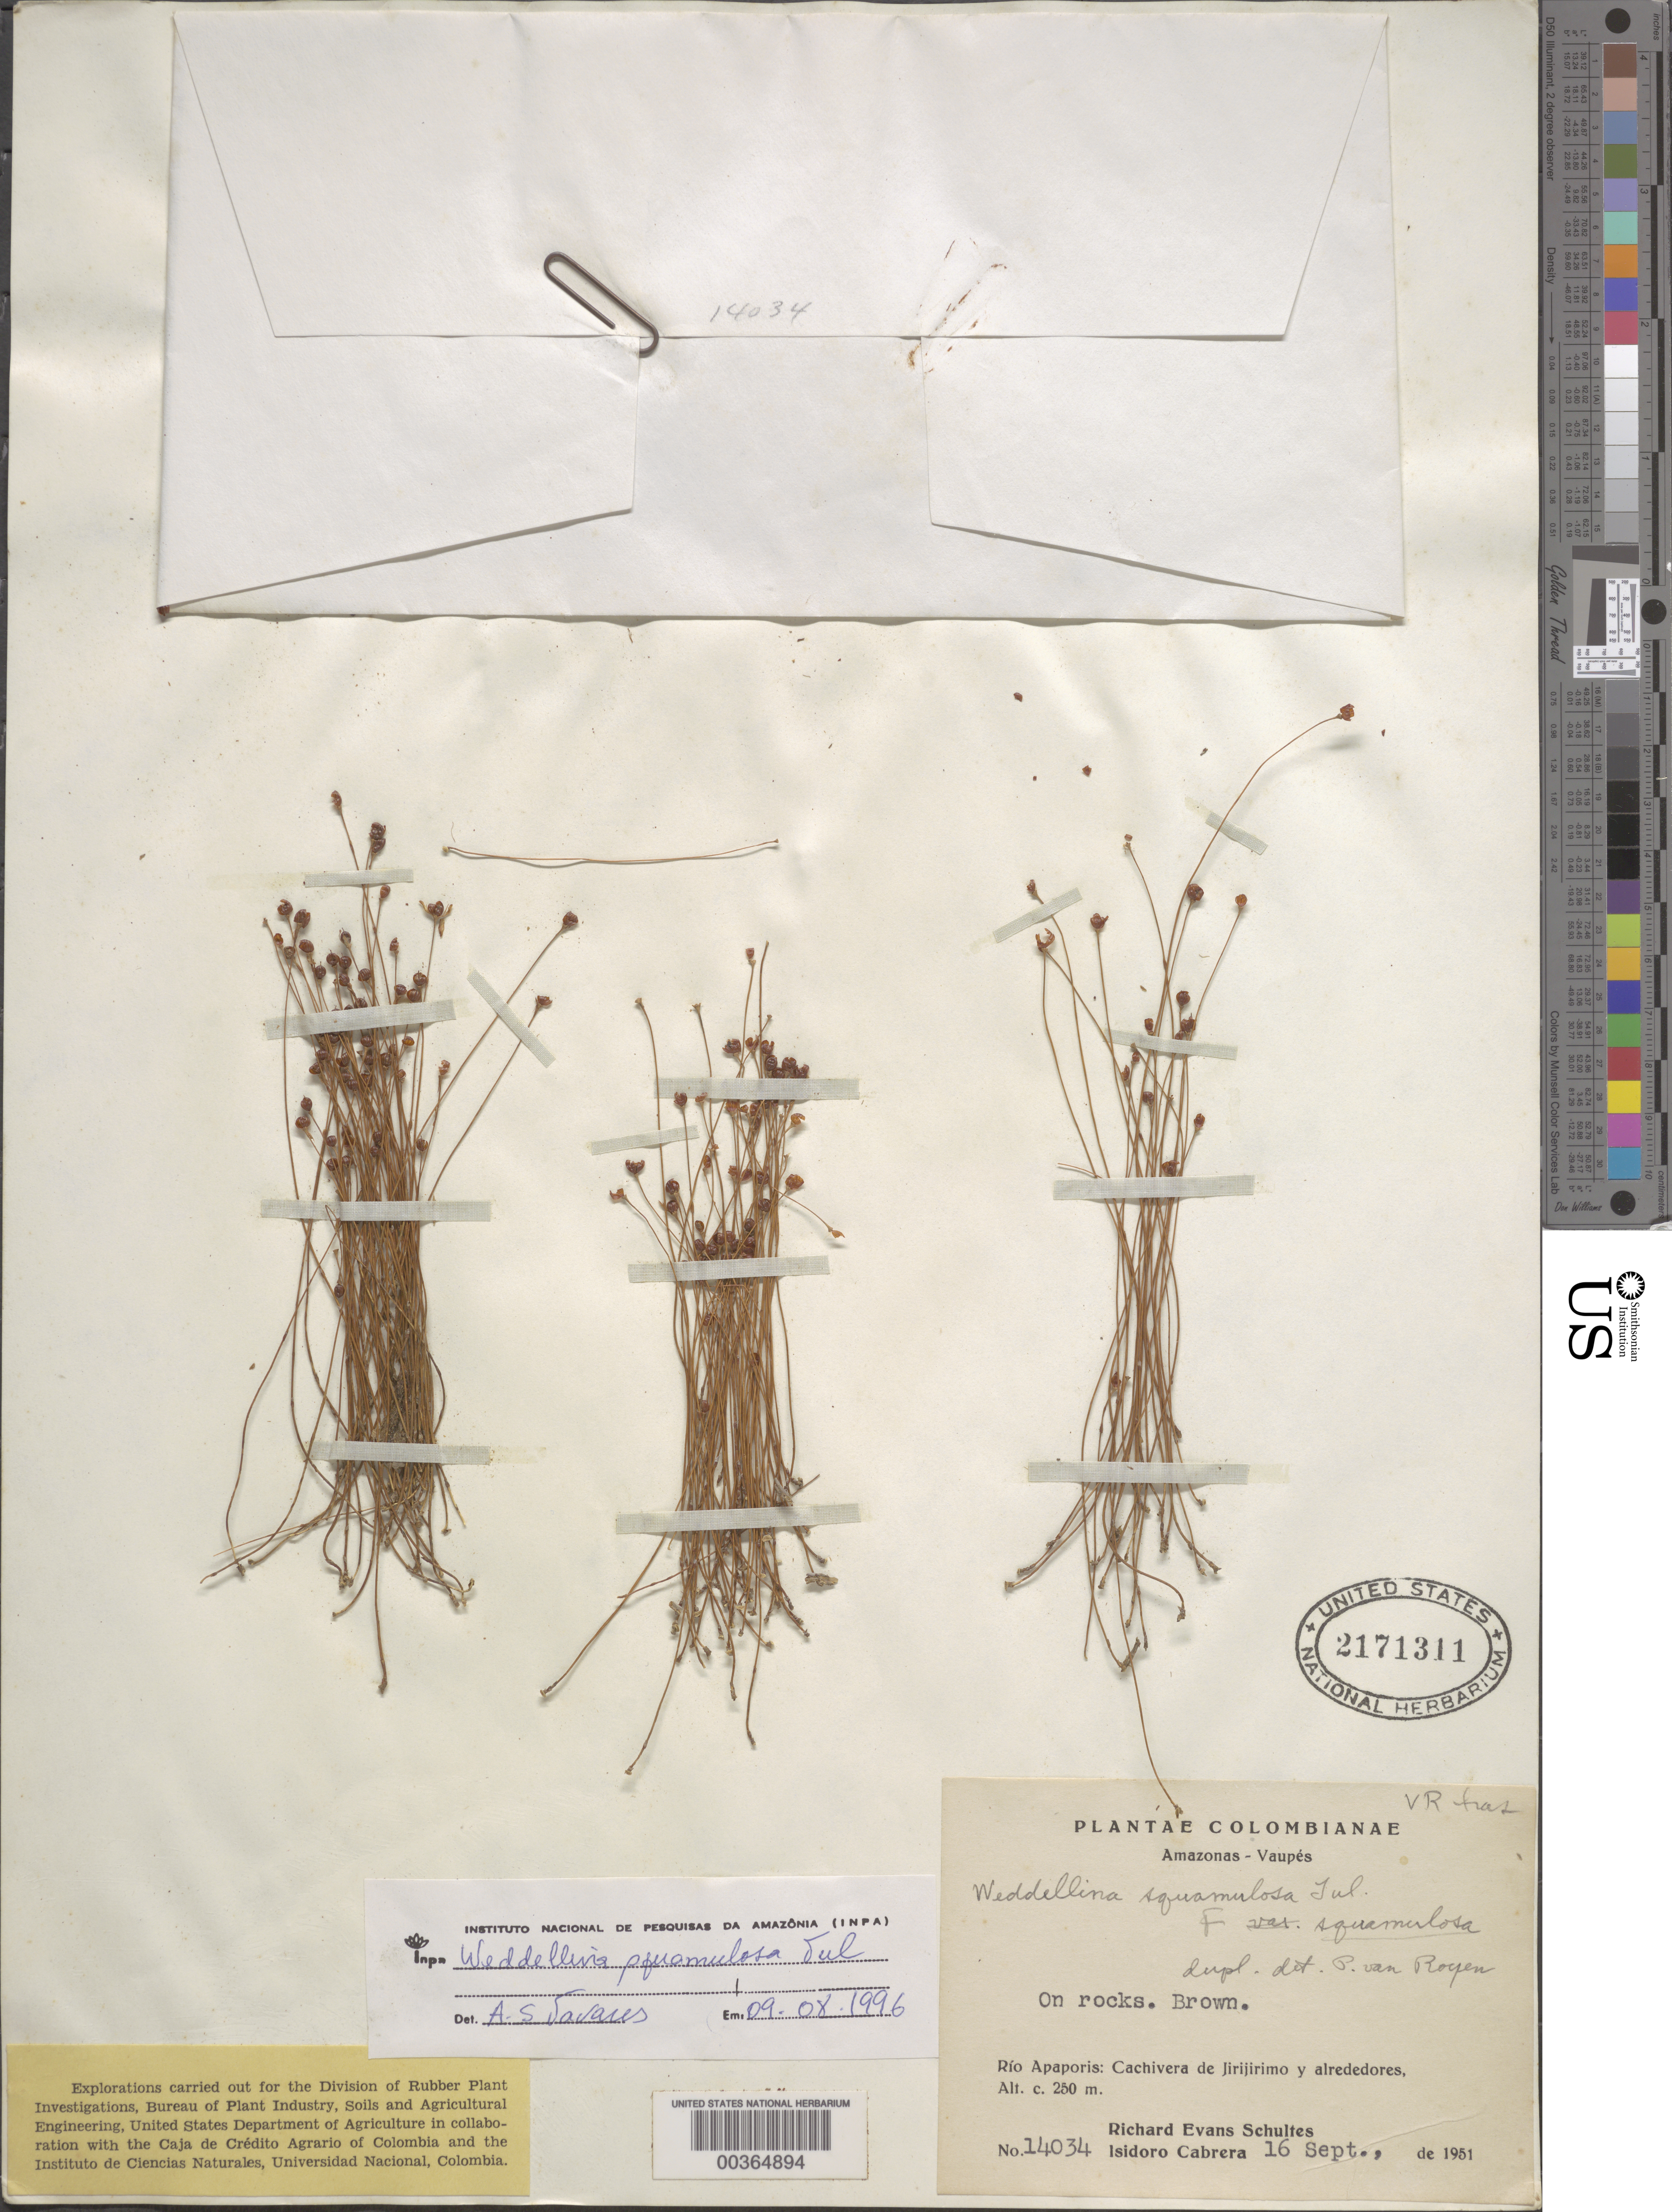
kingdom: Plantae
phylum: Tracheophyta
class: Magnoliopsida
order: Malpighiales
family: Podostemaceae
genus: Weddellina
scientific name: Weddellina squamulosa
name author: Tul.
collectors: R. E. Schultes & I. Cabrera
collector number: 14034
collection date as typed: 16 Sep 1951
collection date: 1951-09-16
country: Colombia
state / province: Amazônas / Vaupés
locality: Rio Apaporis, Cachivera de Jirijirimo y Alrededores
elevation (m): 250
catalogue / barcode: US 2171311